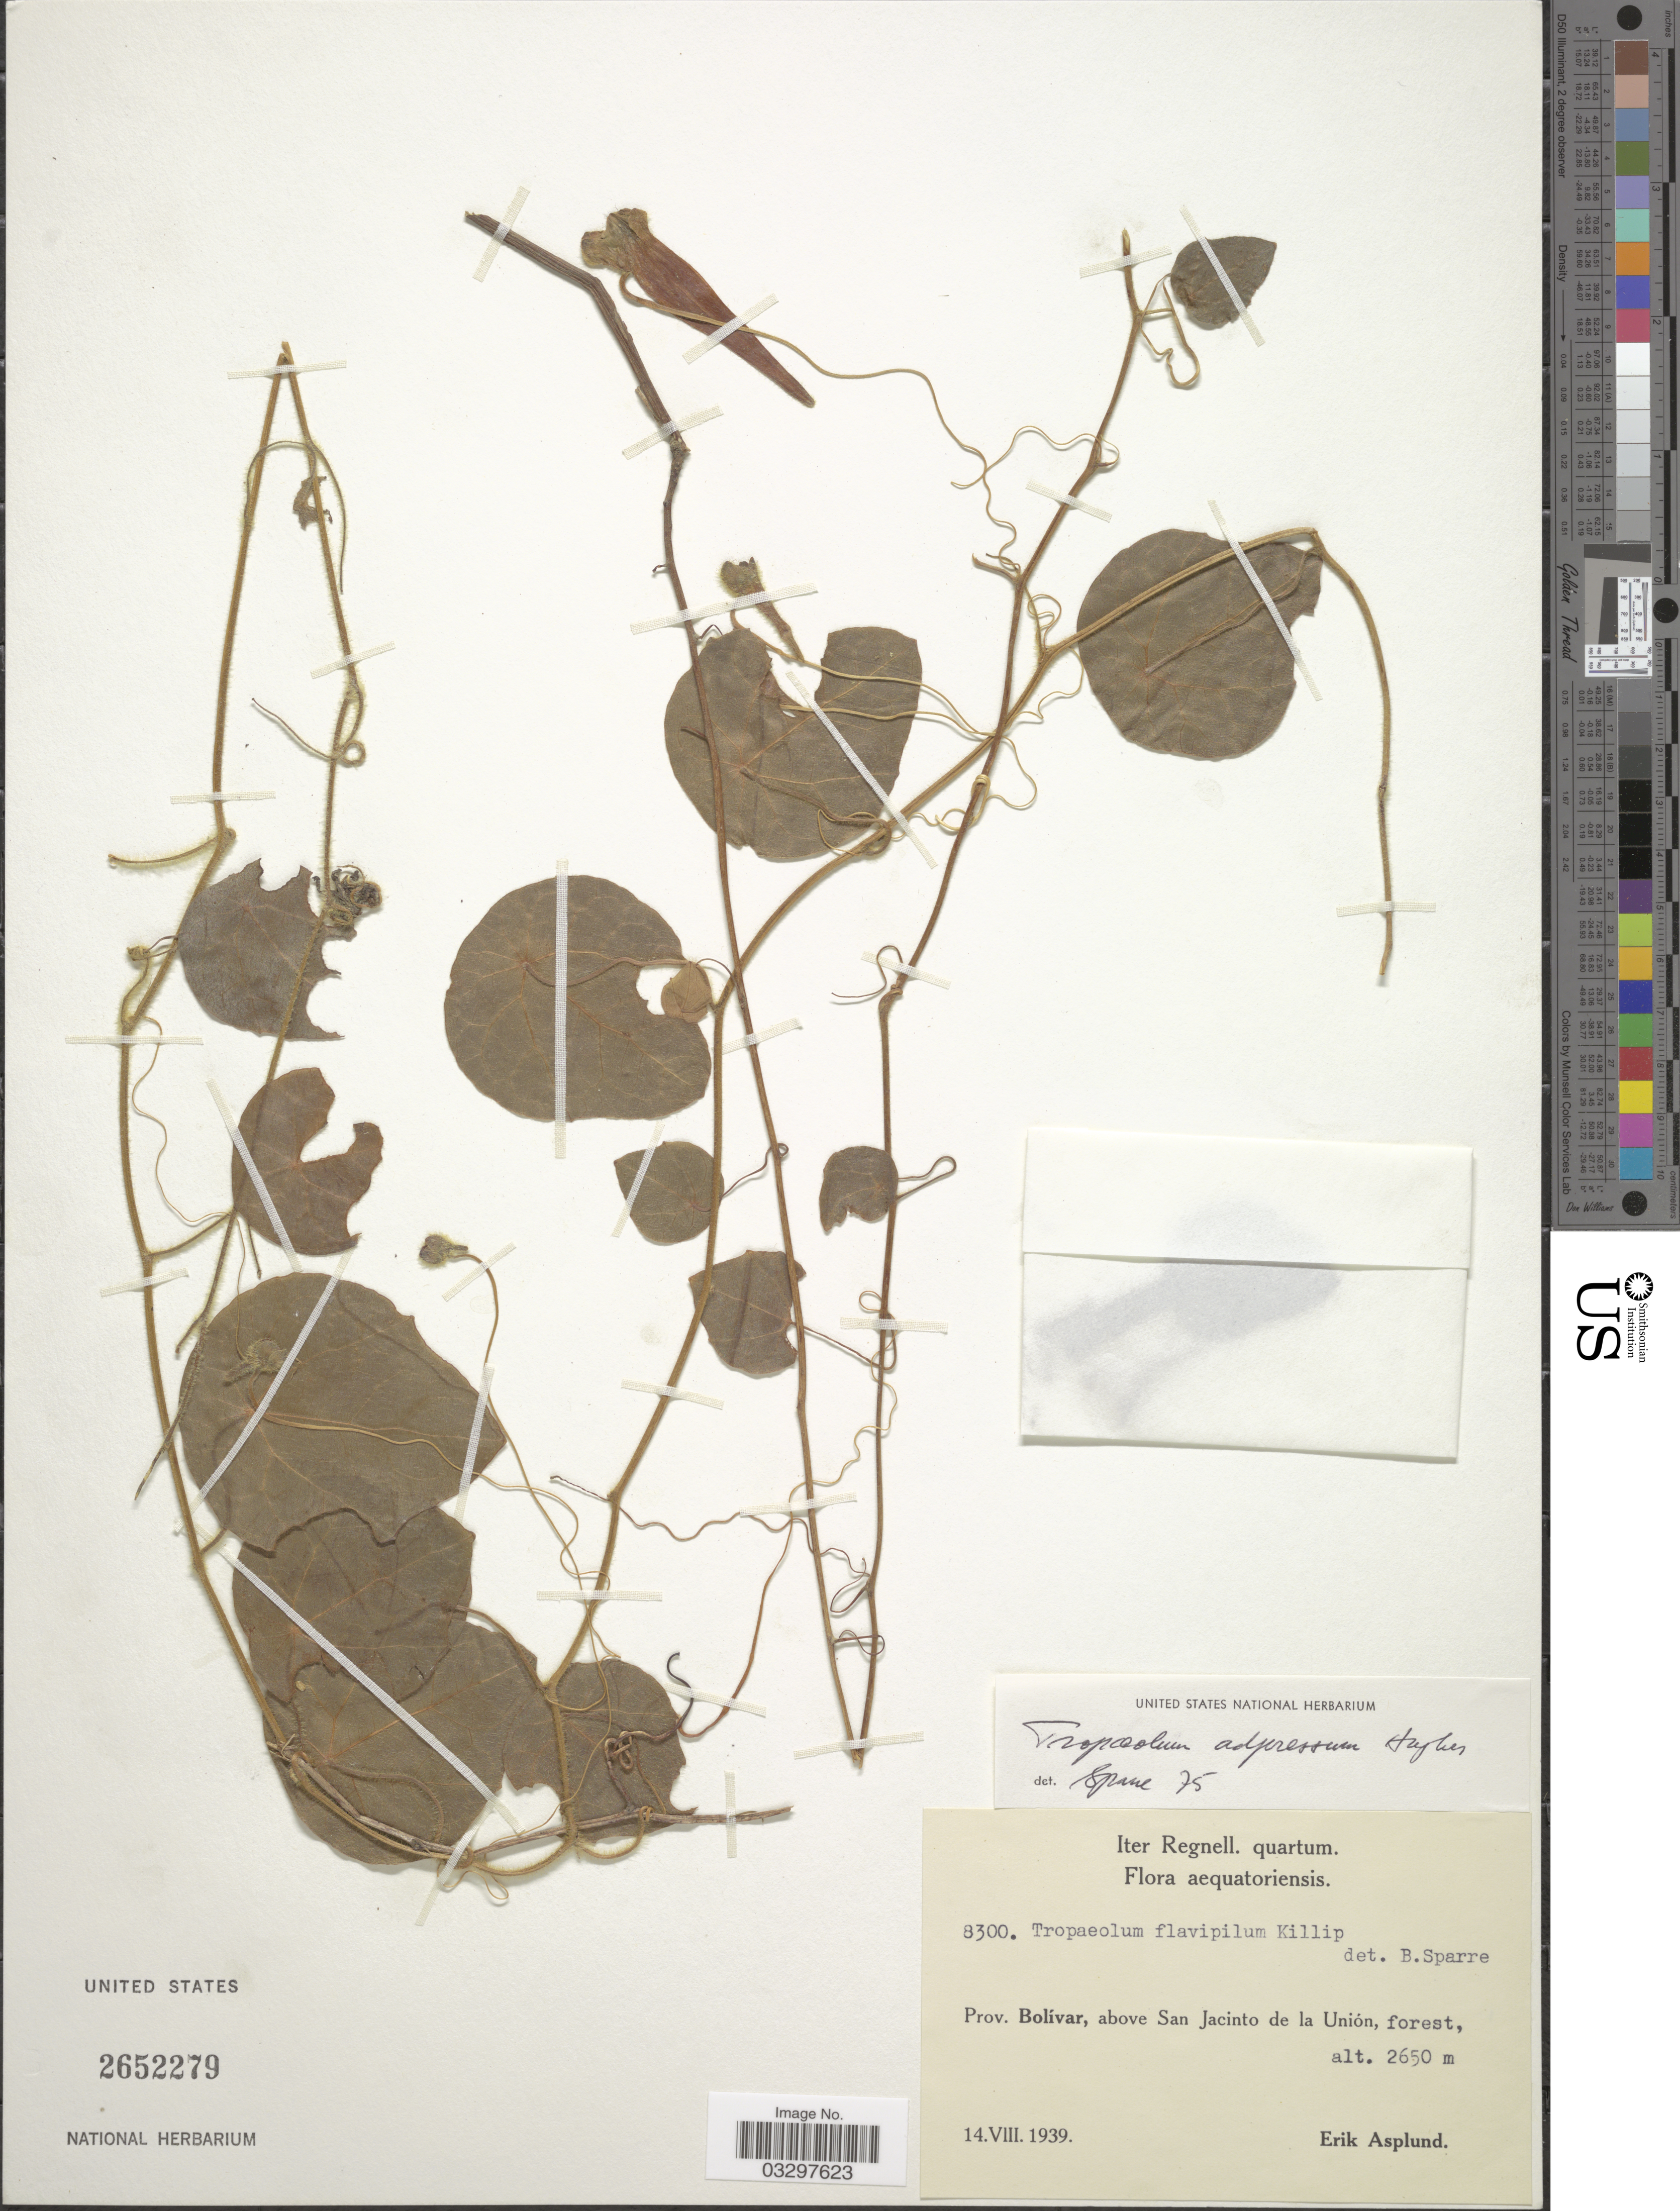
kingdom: Plantae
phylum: Tracheophyta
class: Magnoliopsida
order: Brassicales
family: Tropaeolaceae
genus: Tropaeolum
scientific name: Tropaeolum adpressum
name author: Hughes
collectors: E. Asplund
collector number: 8300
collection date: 1939-08-14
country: Ecuador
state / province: Bolívar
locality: Prov. Bolivar, above San Jacinto de la Unión.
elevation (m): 2650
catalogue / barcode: US 2652279